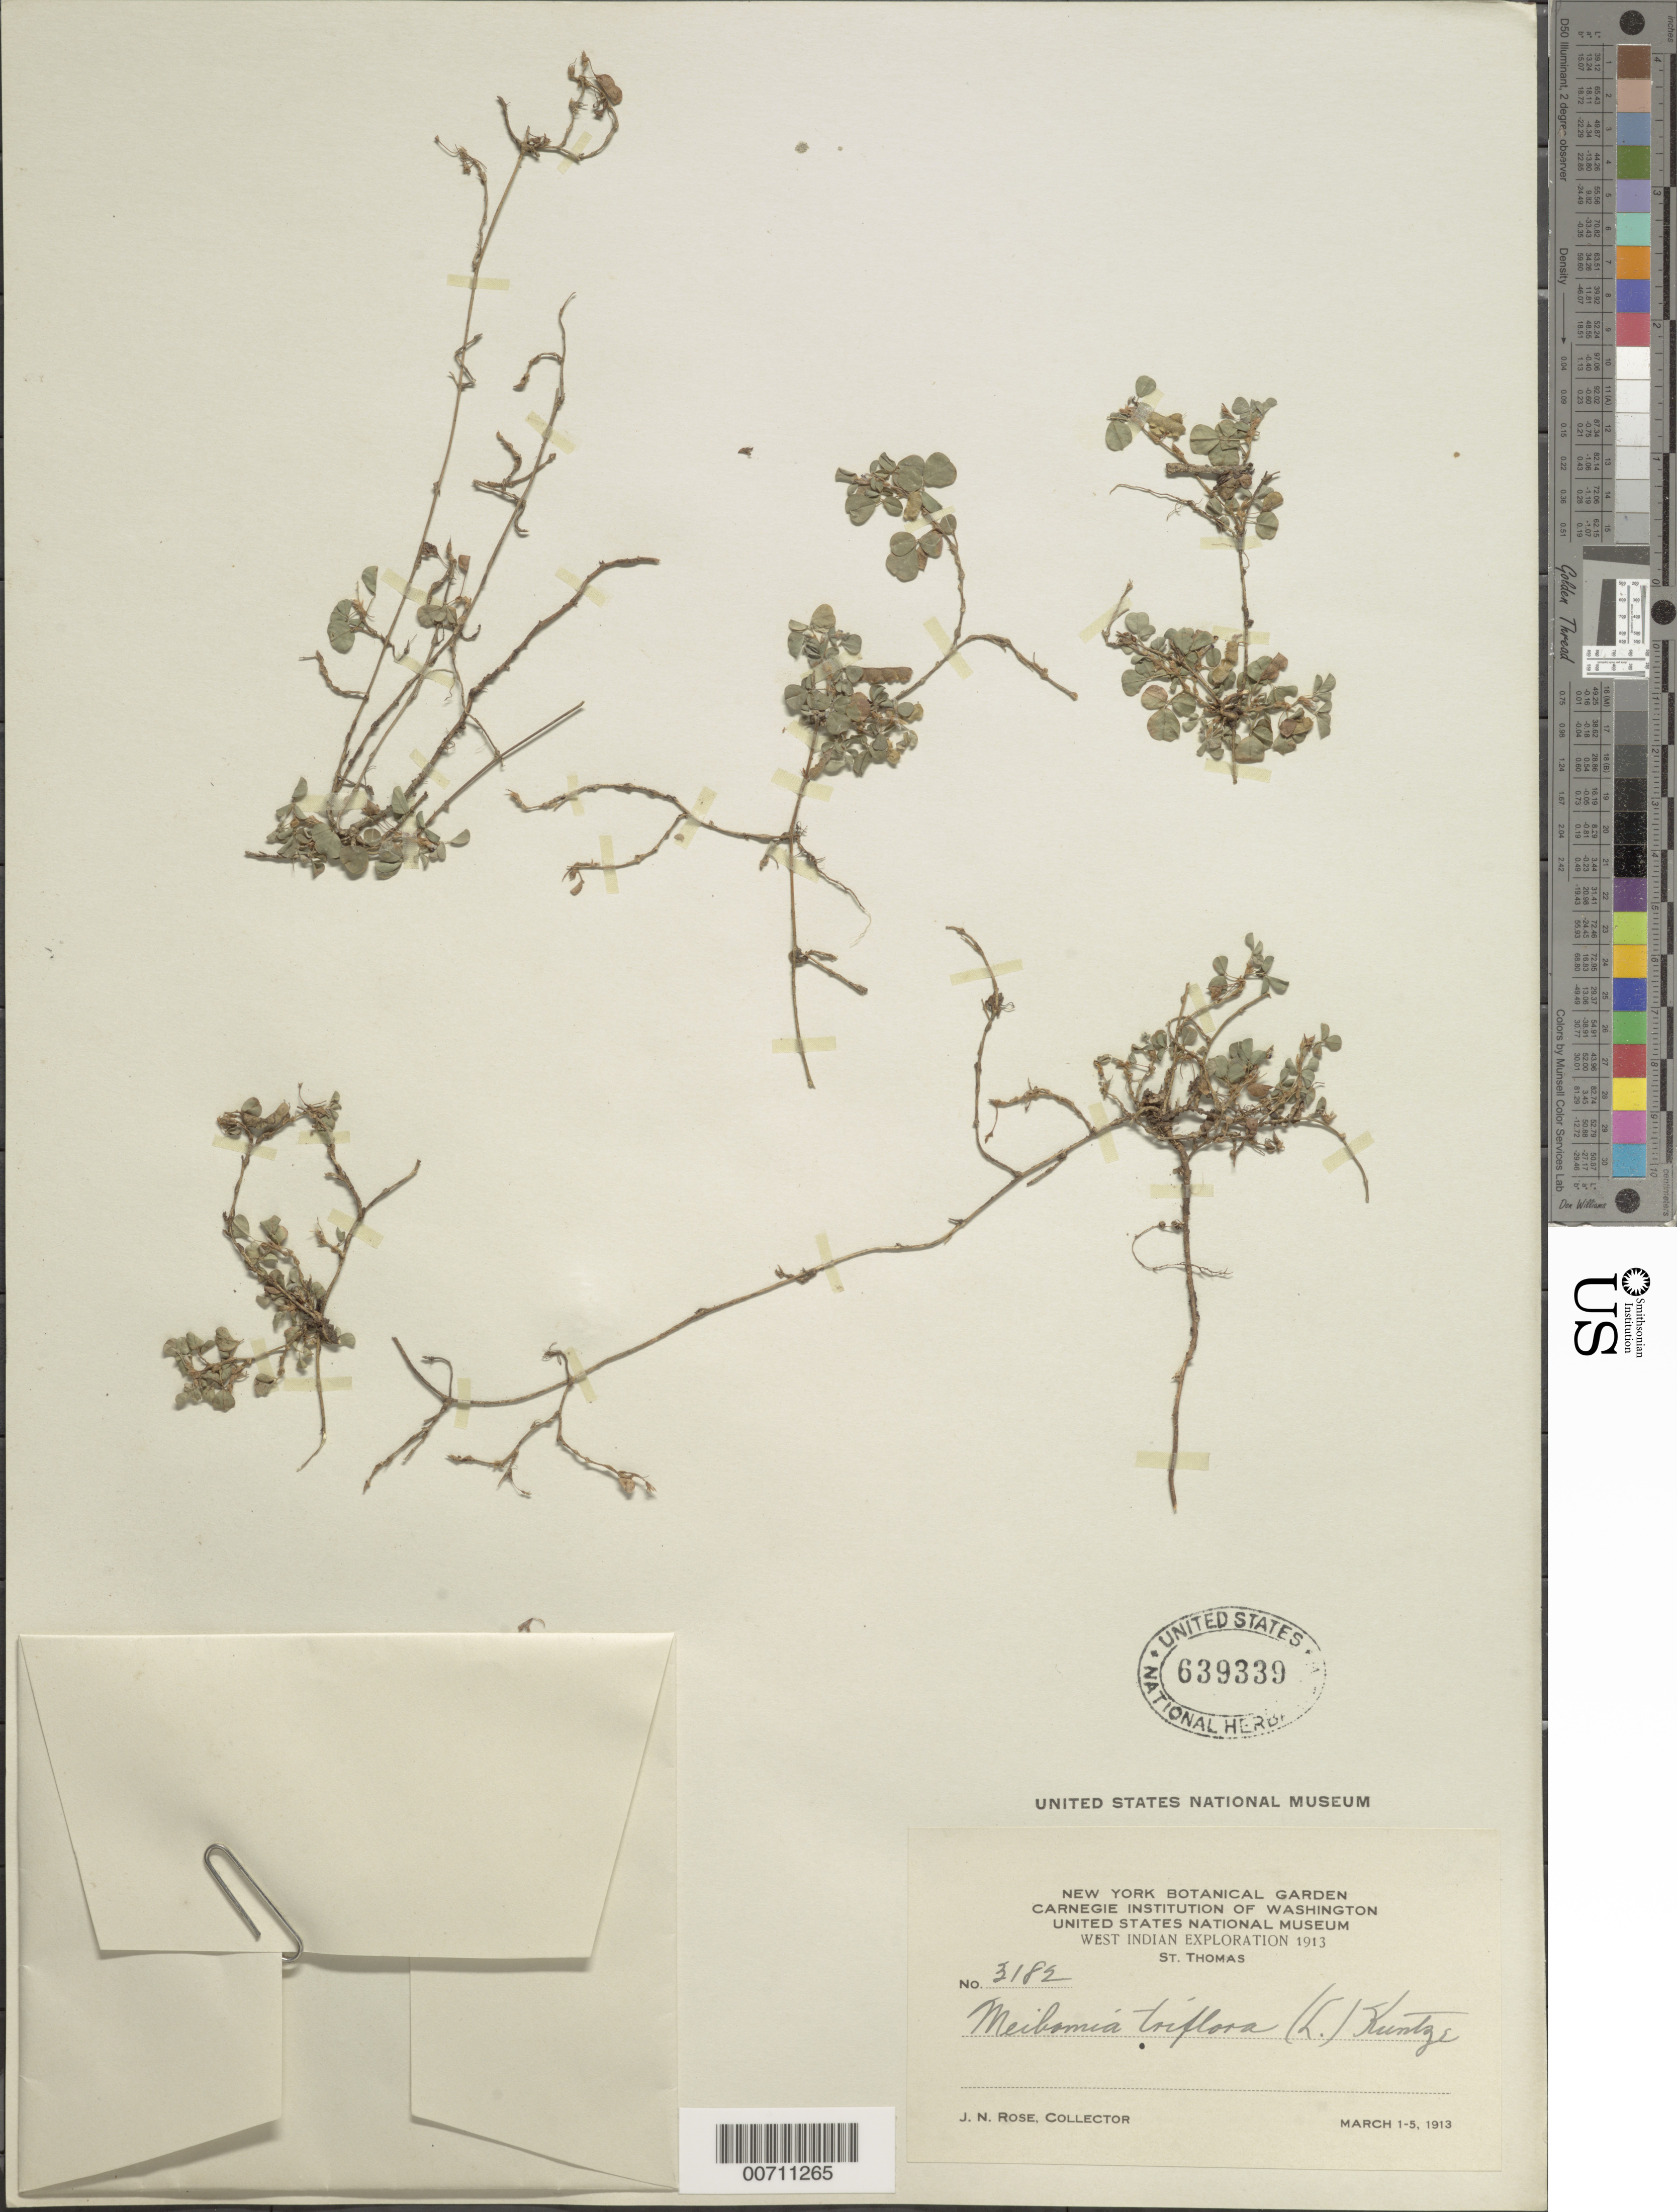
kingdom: Plantae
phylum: Tracheophyta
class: Magnoliopsida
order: Fabales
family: Fabaceae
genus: Grona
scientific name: Grona triflora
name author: (L.) H. Ohashi & K. Ohashi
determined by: Strong, Mark T., (BOT), Smithsonian Institution - National Museum of Natural History (UNITED STATES)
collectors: J. N. Rose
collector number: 3182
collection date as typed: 01 Mar 1913 to 05 Mar 1913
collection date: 1913-03-01/1913-03-05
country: U.S. Virgin Islands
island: St. Thomas Island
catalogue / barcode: US 639339